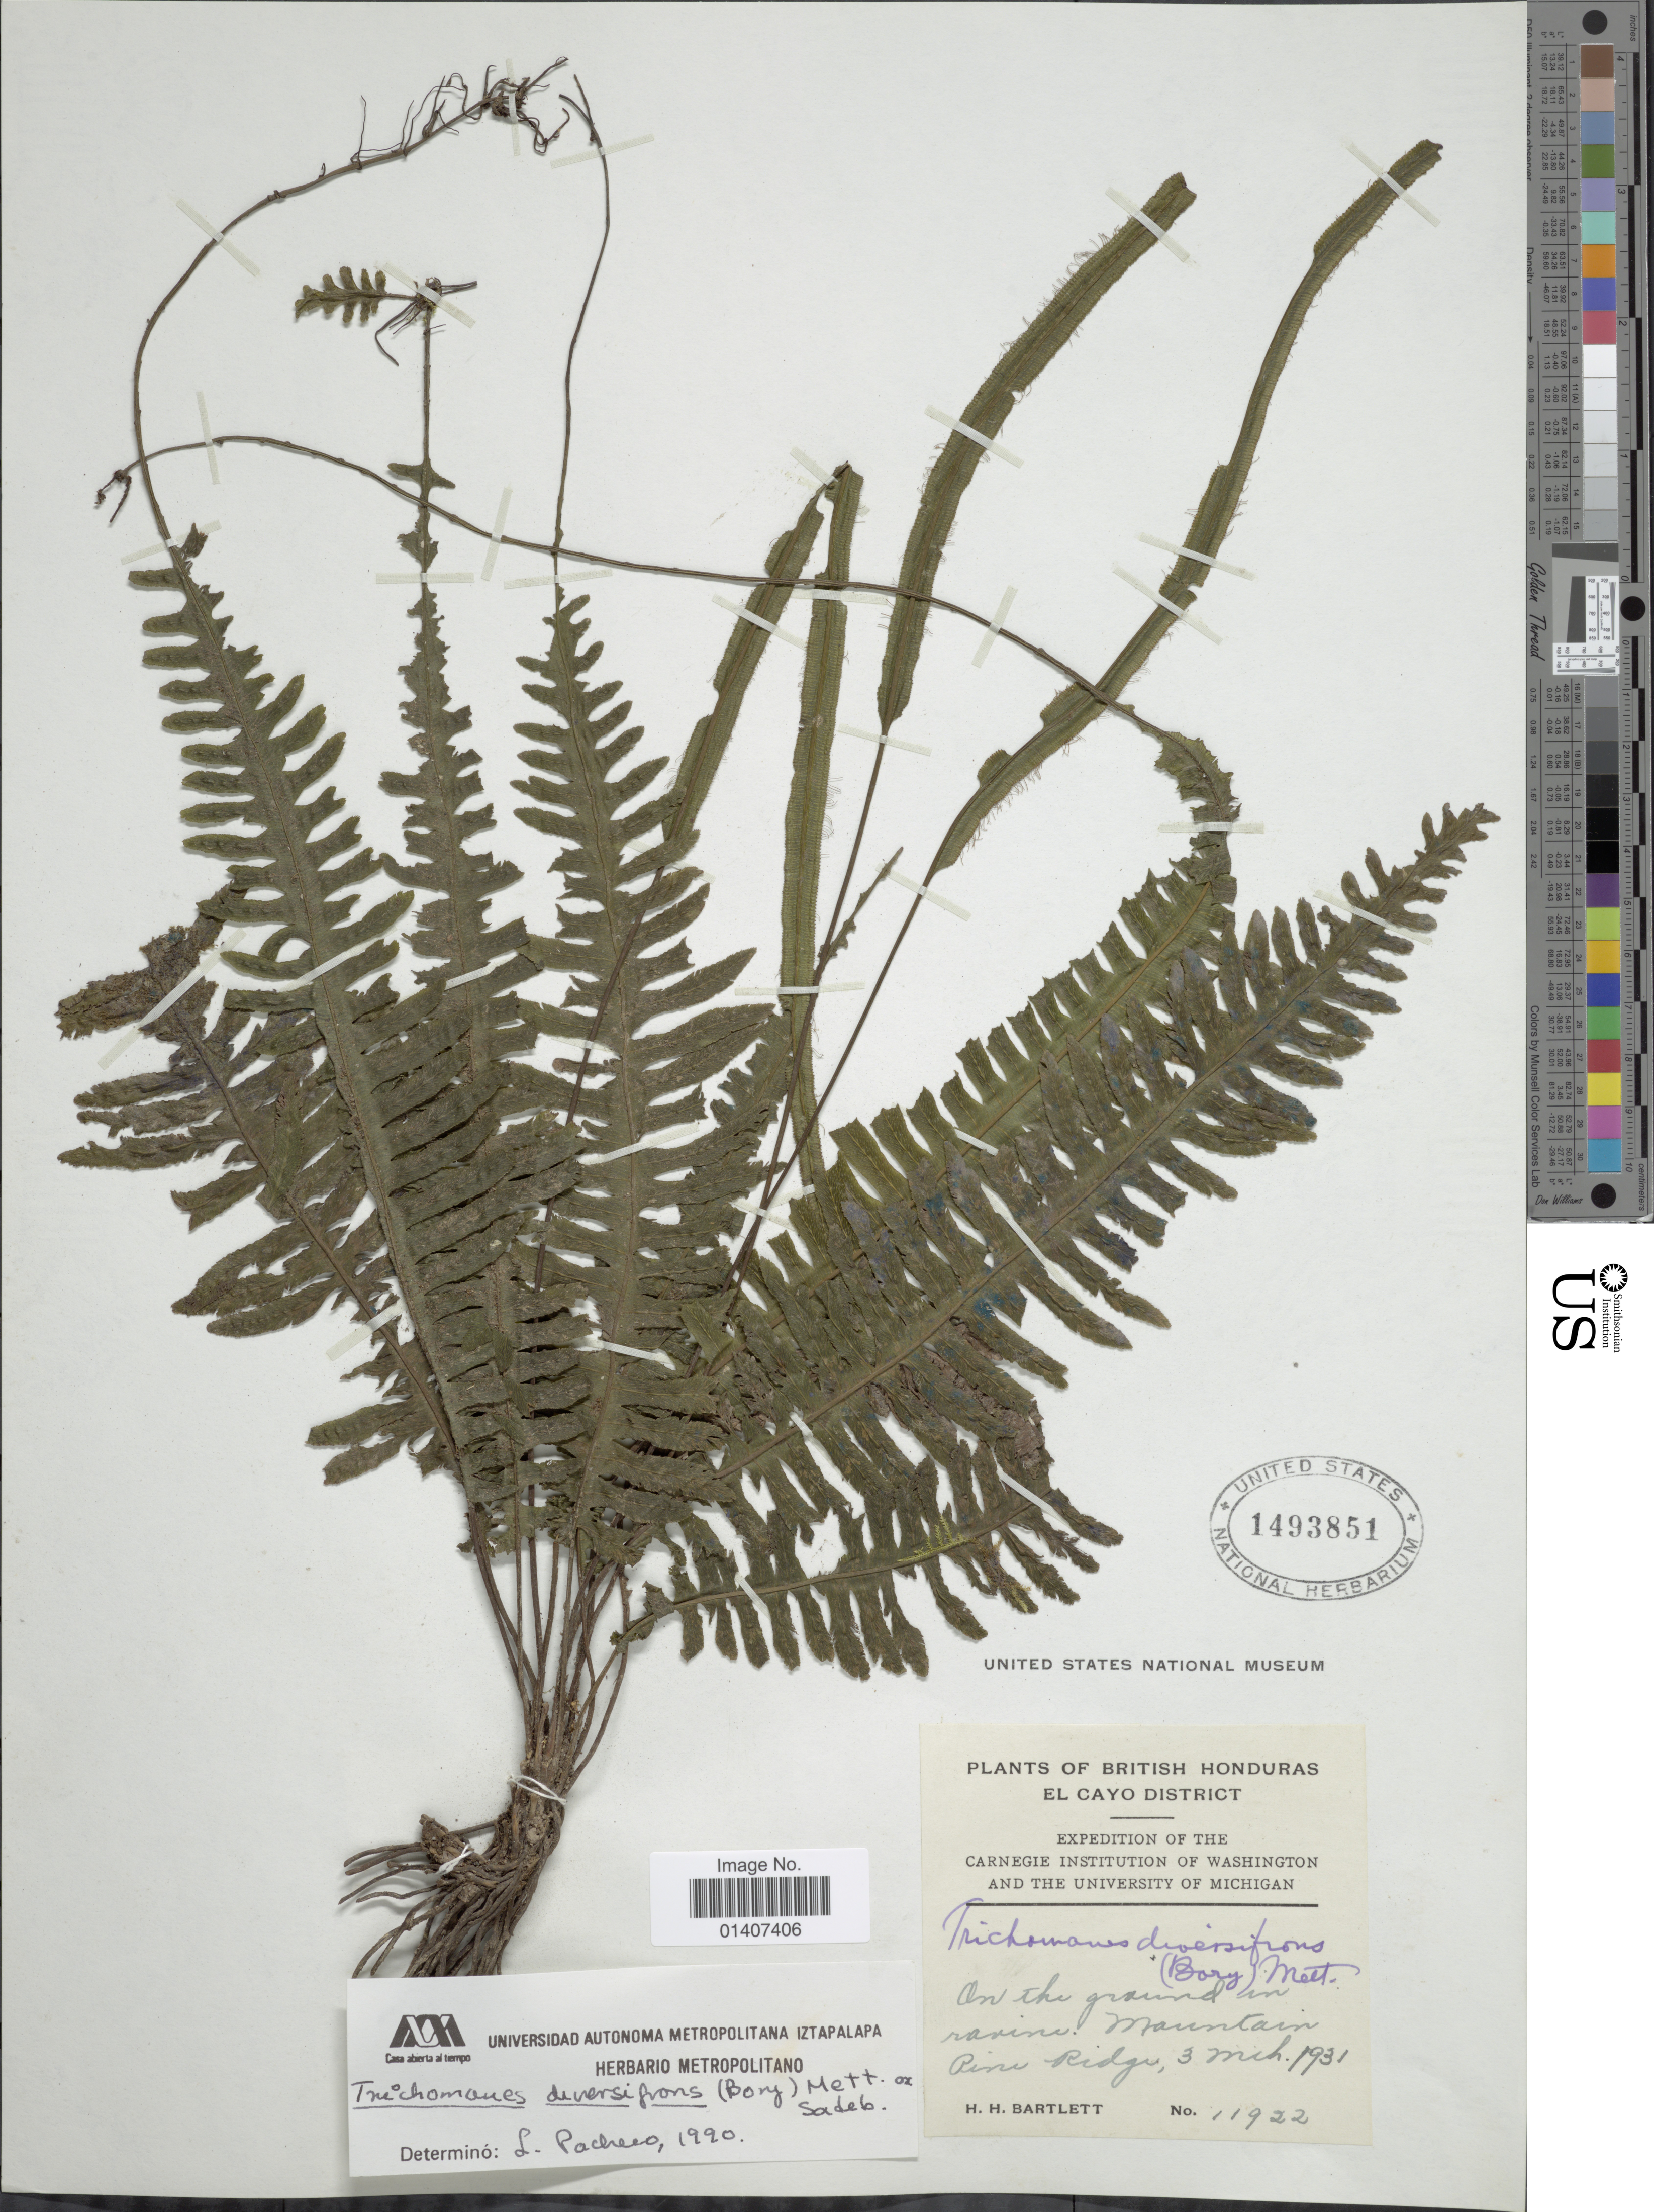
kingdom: Plantae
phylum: Tracheophyta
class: Polypodiopsida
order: Hymenophyllales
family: Hymenophyllaceae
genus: Trichomanes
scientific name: Trichomanes diversifrons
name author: (Bory) Mett. ex Sadeb.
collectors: H. H. Bartlett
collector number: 11922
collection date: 1931-03-03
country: Belize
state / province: Cayo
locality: British Honduras, El Cayo District, on the ground in ravine, Mountain Pine Ridge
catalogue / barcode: US 1493851